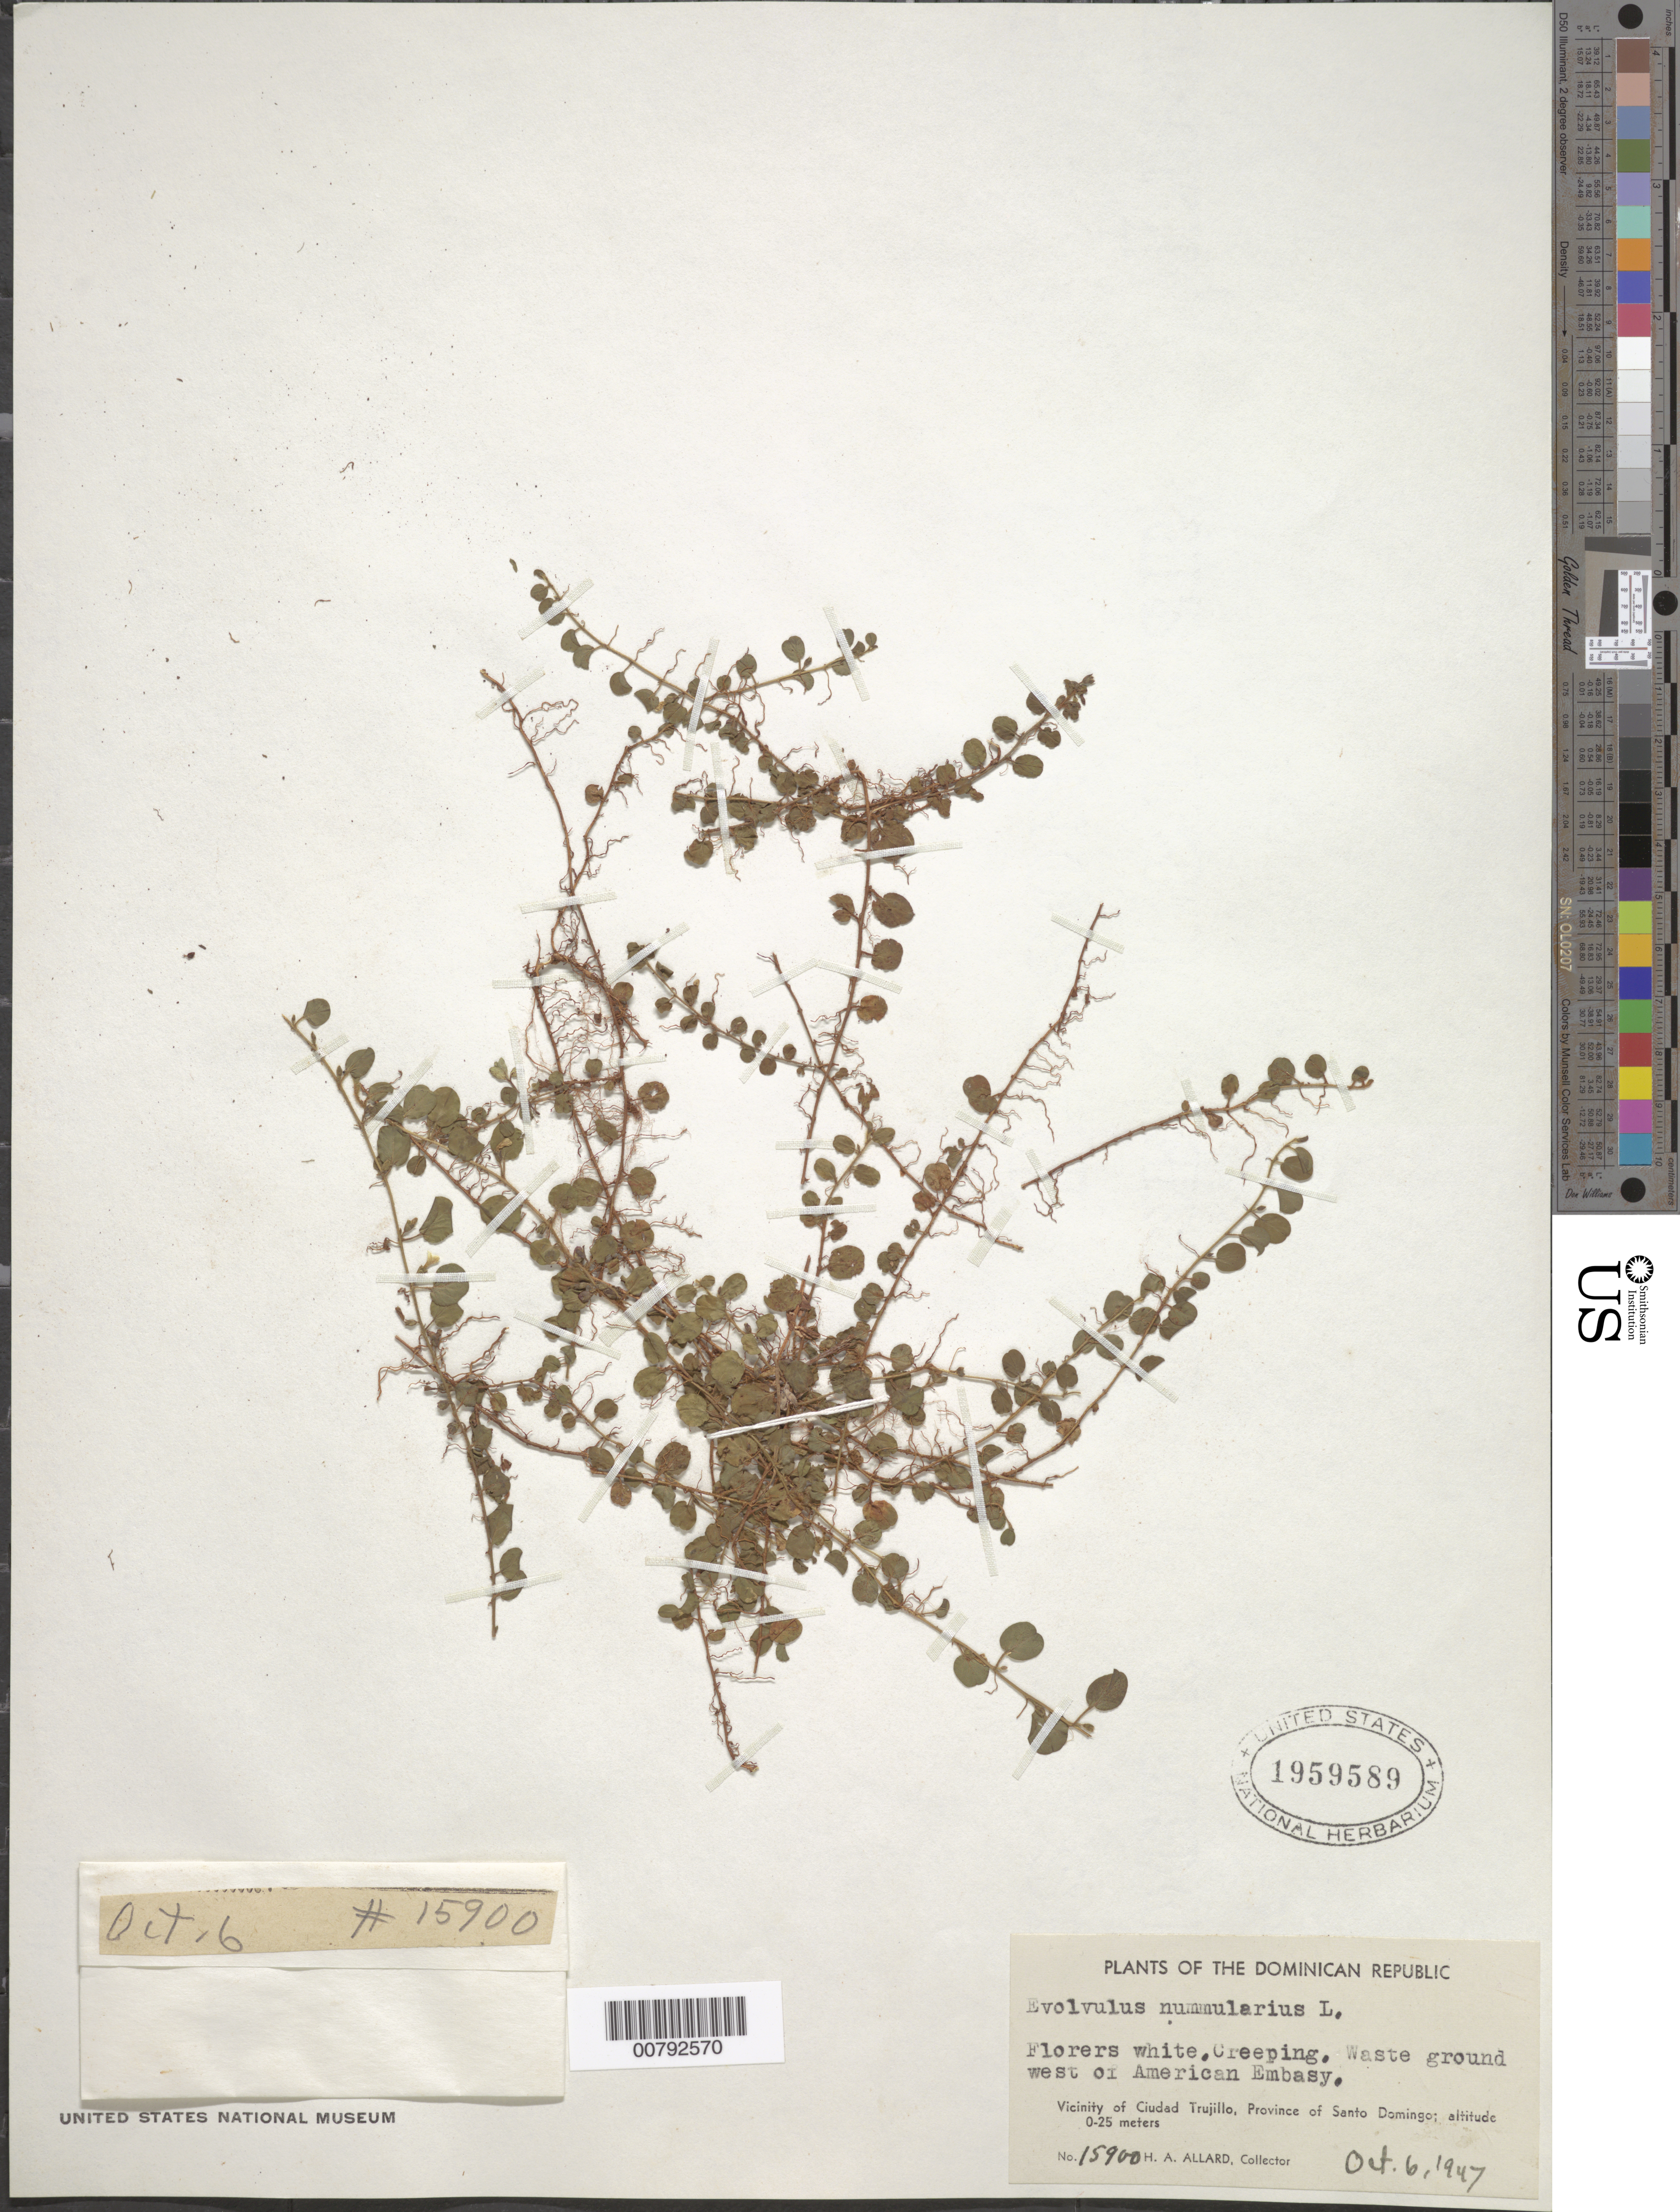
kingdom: Plantae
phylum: Tracheophyta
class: Magnoliopsida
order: Solanales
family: Convolvulaceae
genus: Evolvulus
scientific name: Evolvulus nummularius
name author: (L.) L.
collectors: H. A. Allard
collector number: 15900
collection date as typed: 06 Oct 1947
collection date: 1947-10-06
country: Dominican Republic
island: Hispaniola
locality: Province of Santo Domingo, vicinity of Ciudad Trujillo, west of American Embasy.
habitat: Waste ground.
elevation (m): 0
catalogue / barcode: US 1959589